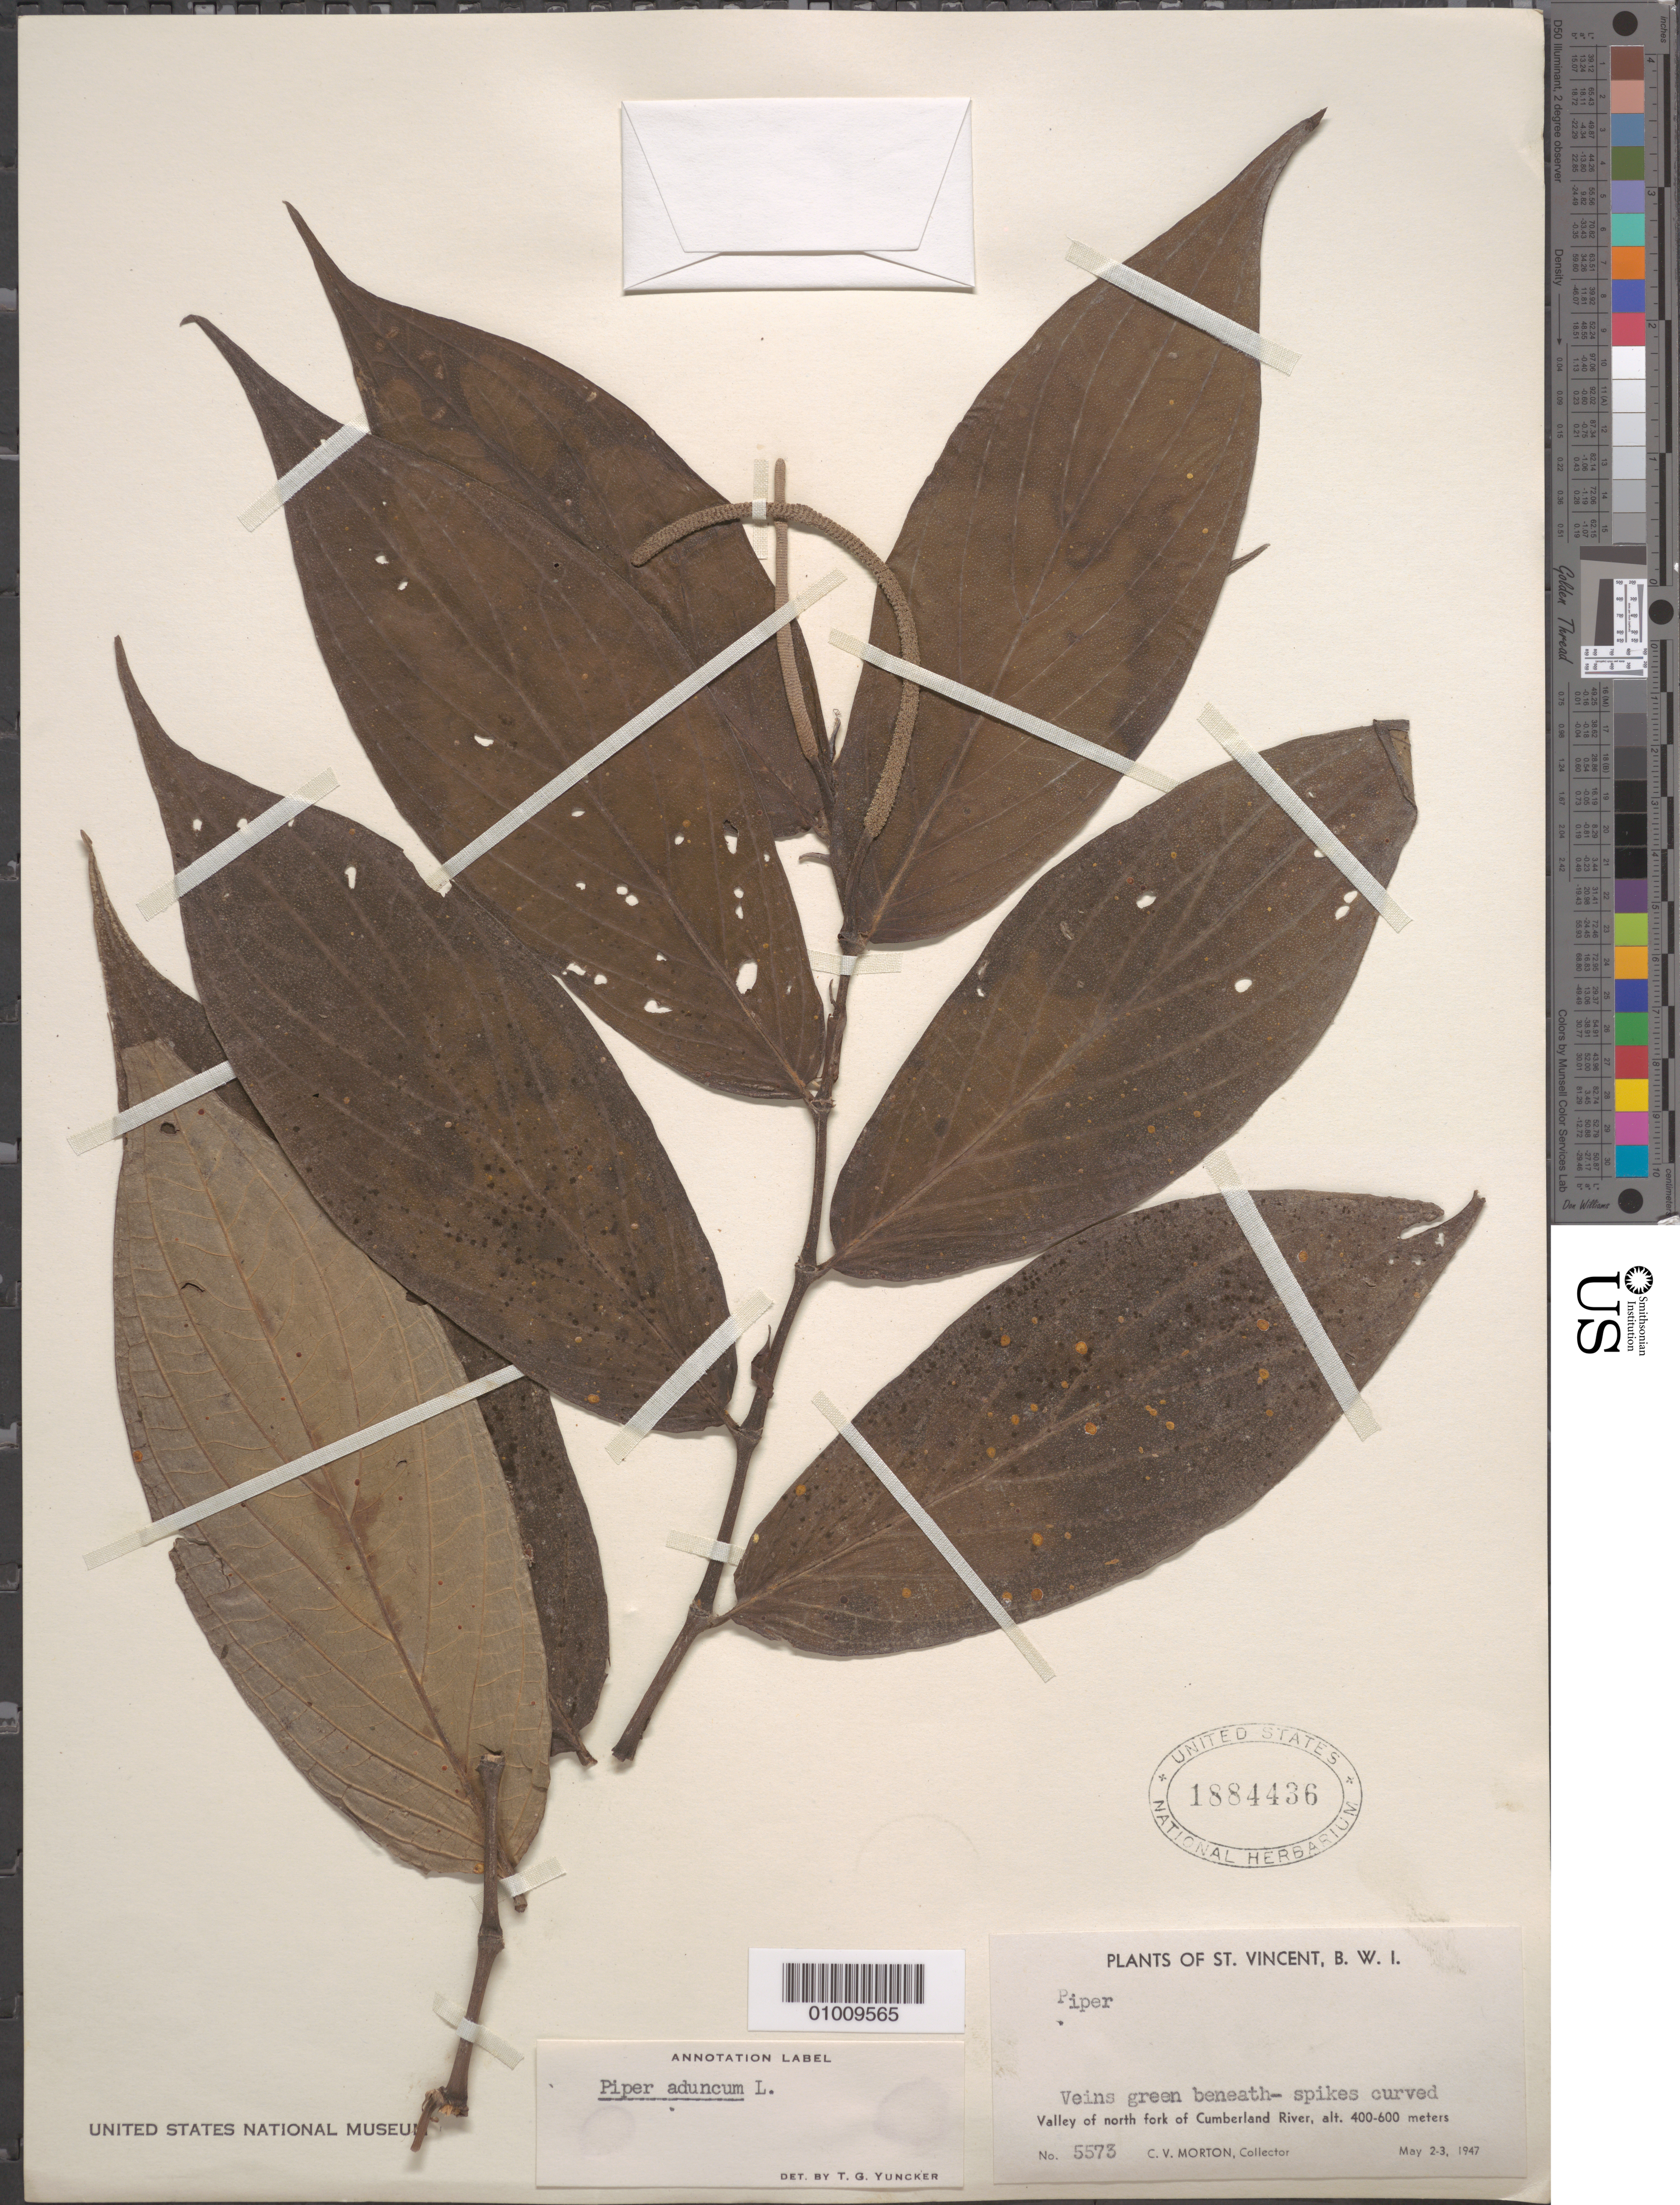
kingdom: Plantae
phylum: Tracheophyta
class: Magnoliopsida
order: Piperales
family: Piperaceae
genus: Piper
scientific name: Piper aduncum var. aduncum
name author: L.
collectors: C. V. Morton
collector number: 5573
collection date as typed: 02 May 1947 to 03 May 1947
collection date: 1947-05-02/1947-05-03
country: St. Vincent - Grenadines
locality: Valley of N fork of Cumberland River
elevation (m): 400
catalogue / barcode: US 1884436